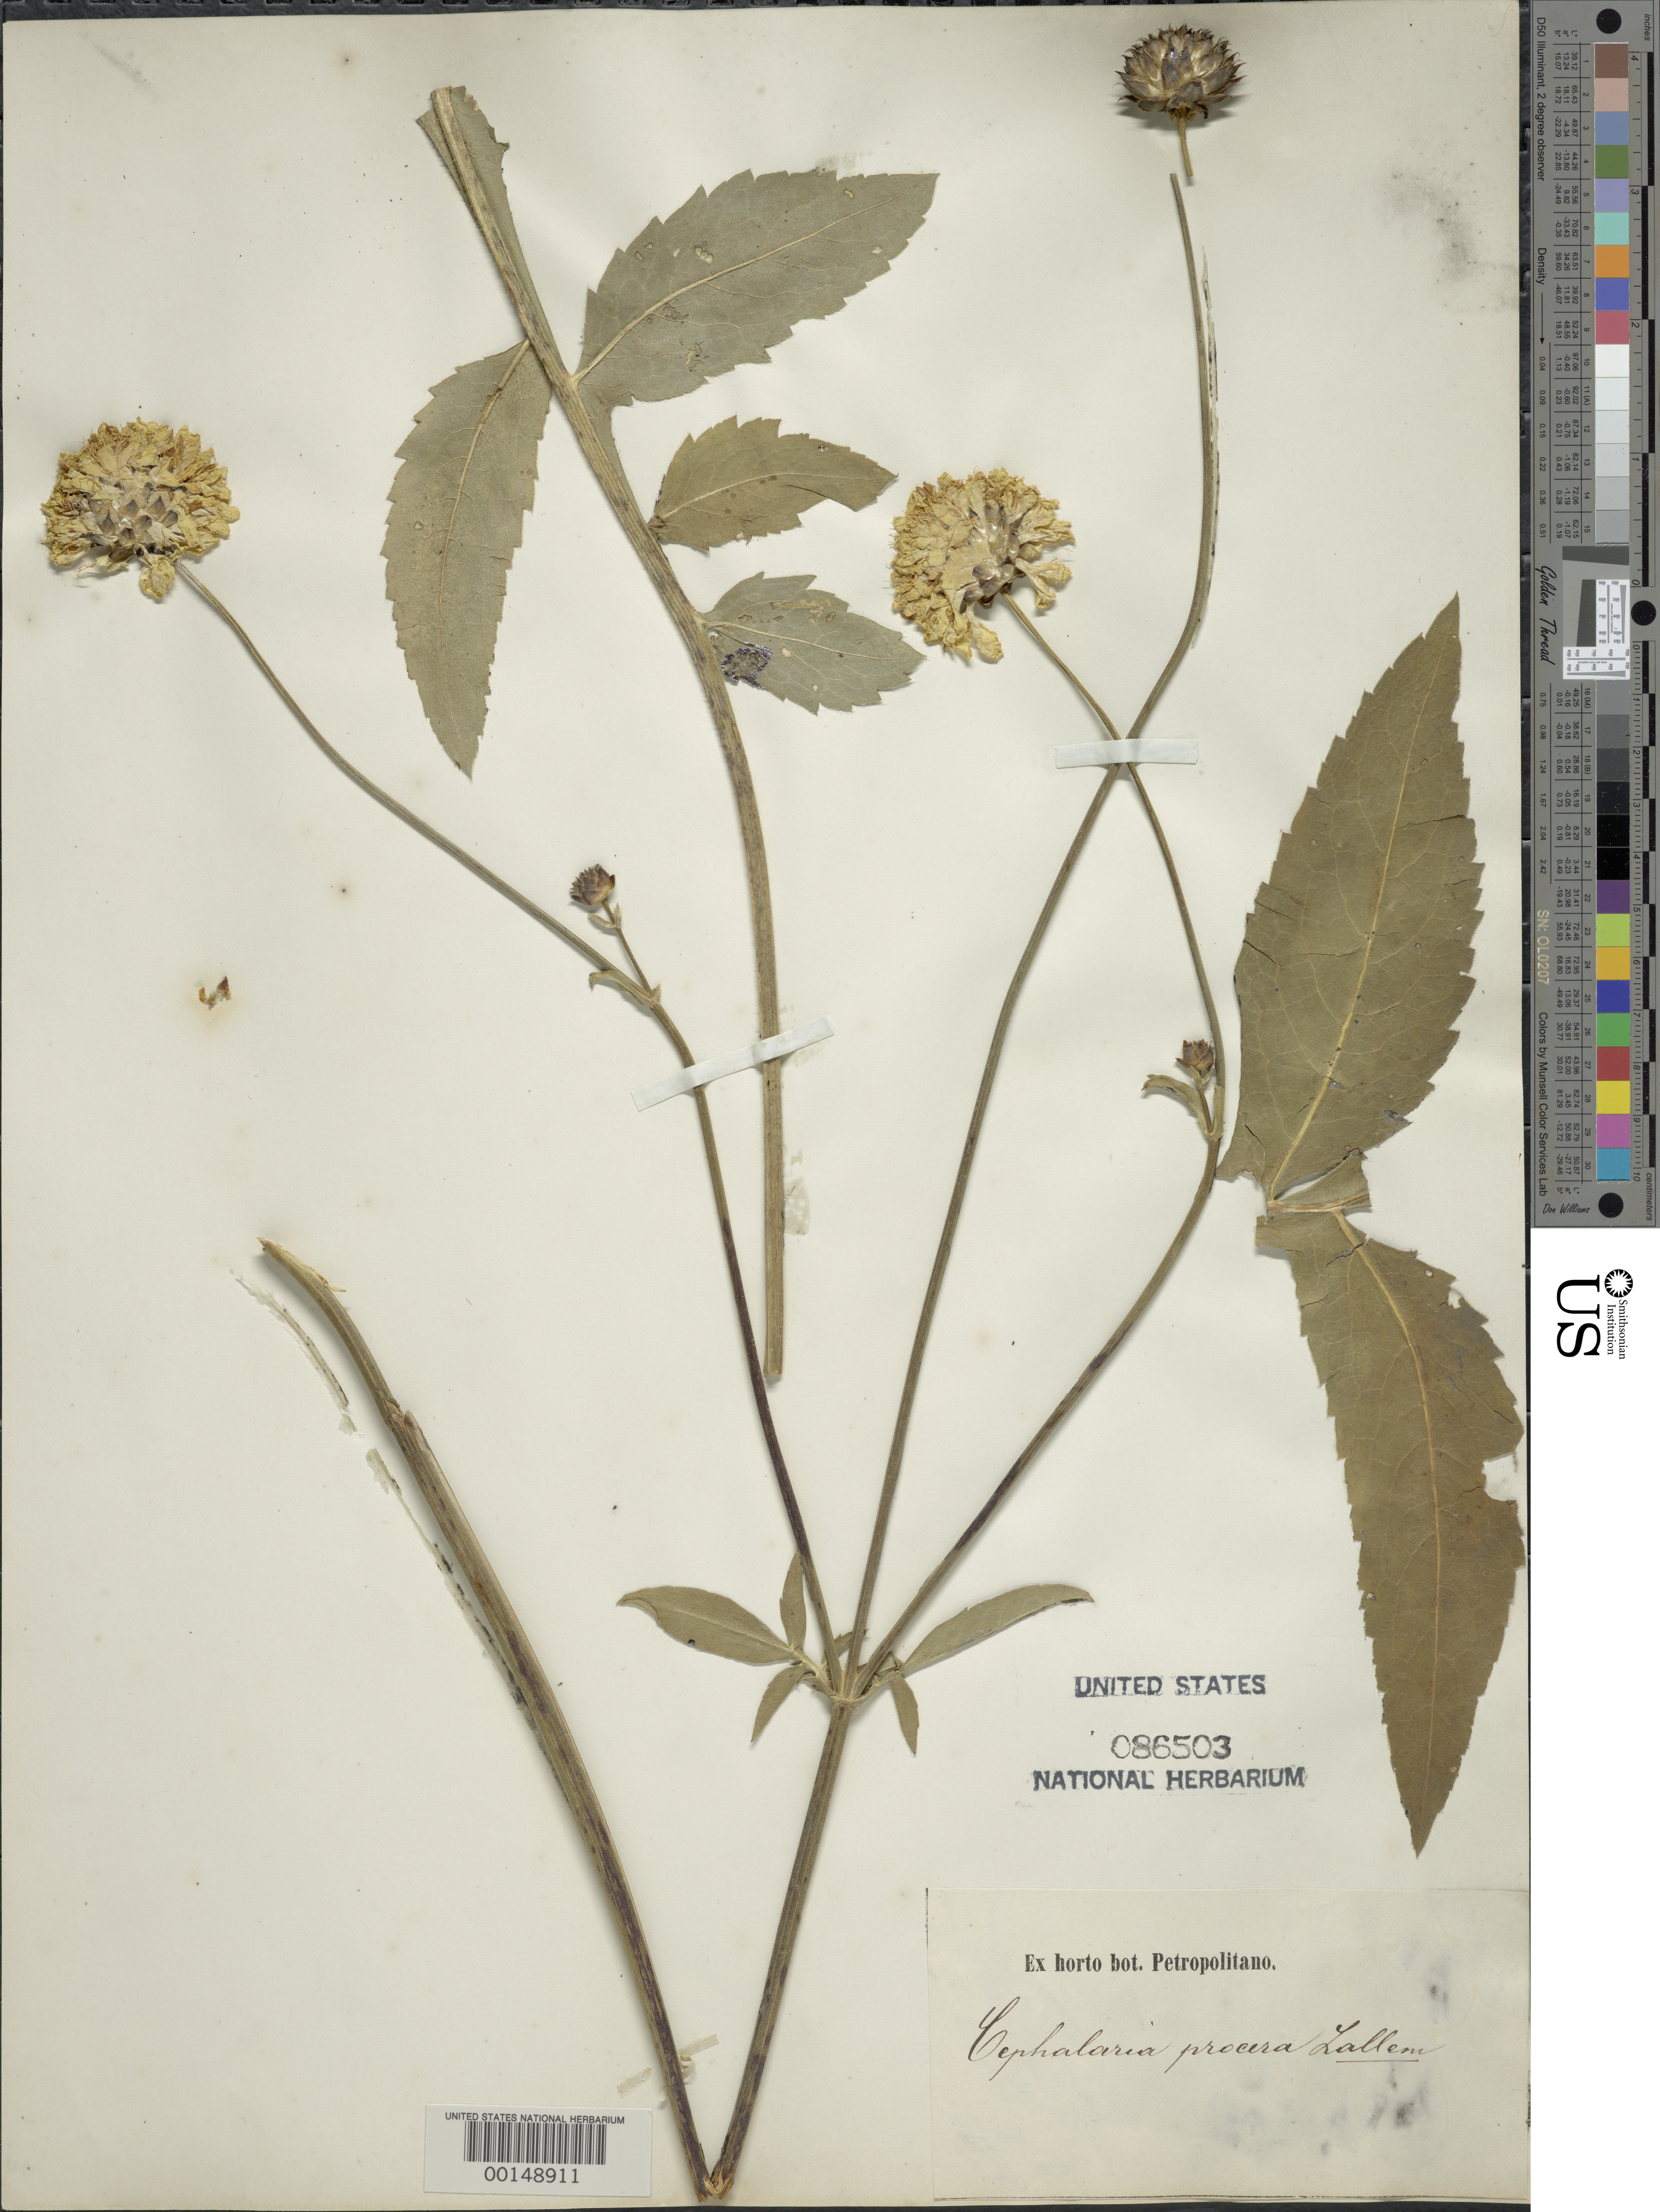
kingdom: Plantae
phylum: Tracheophyta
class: Magnoliopsida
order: Dipsacales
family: Caprifoliaceae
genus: Cephalaria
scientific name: Cephalaria procera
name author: Fisch. & Avé-Lall.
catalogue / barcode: US 86503